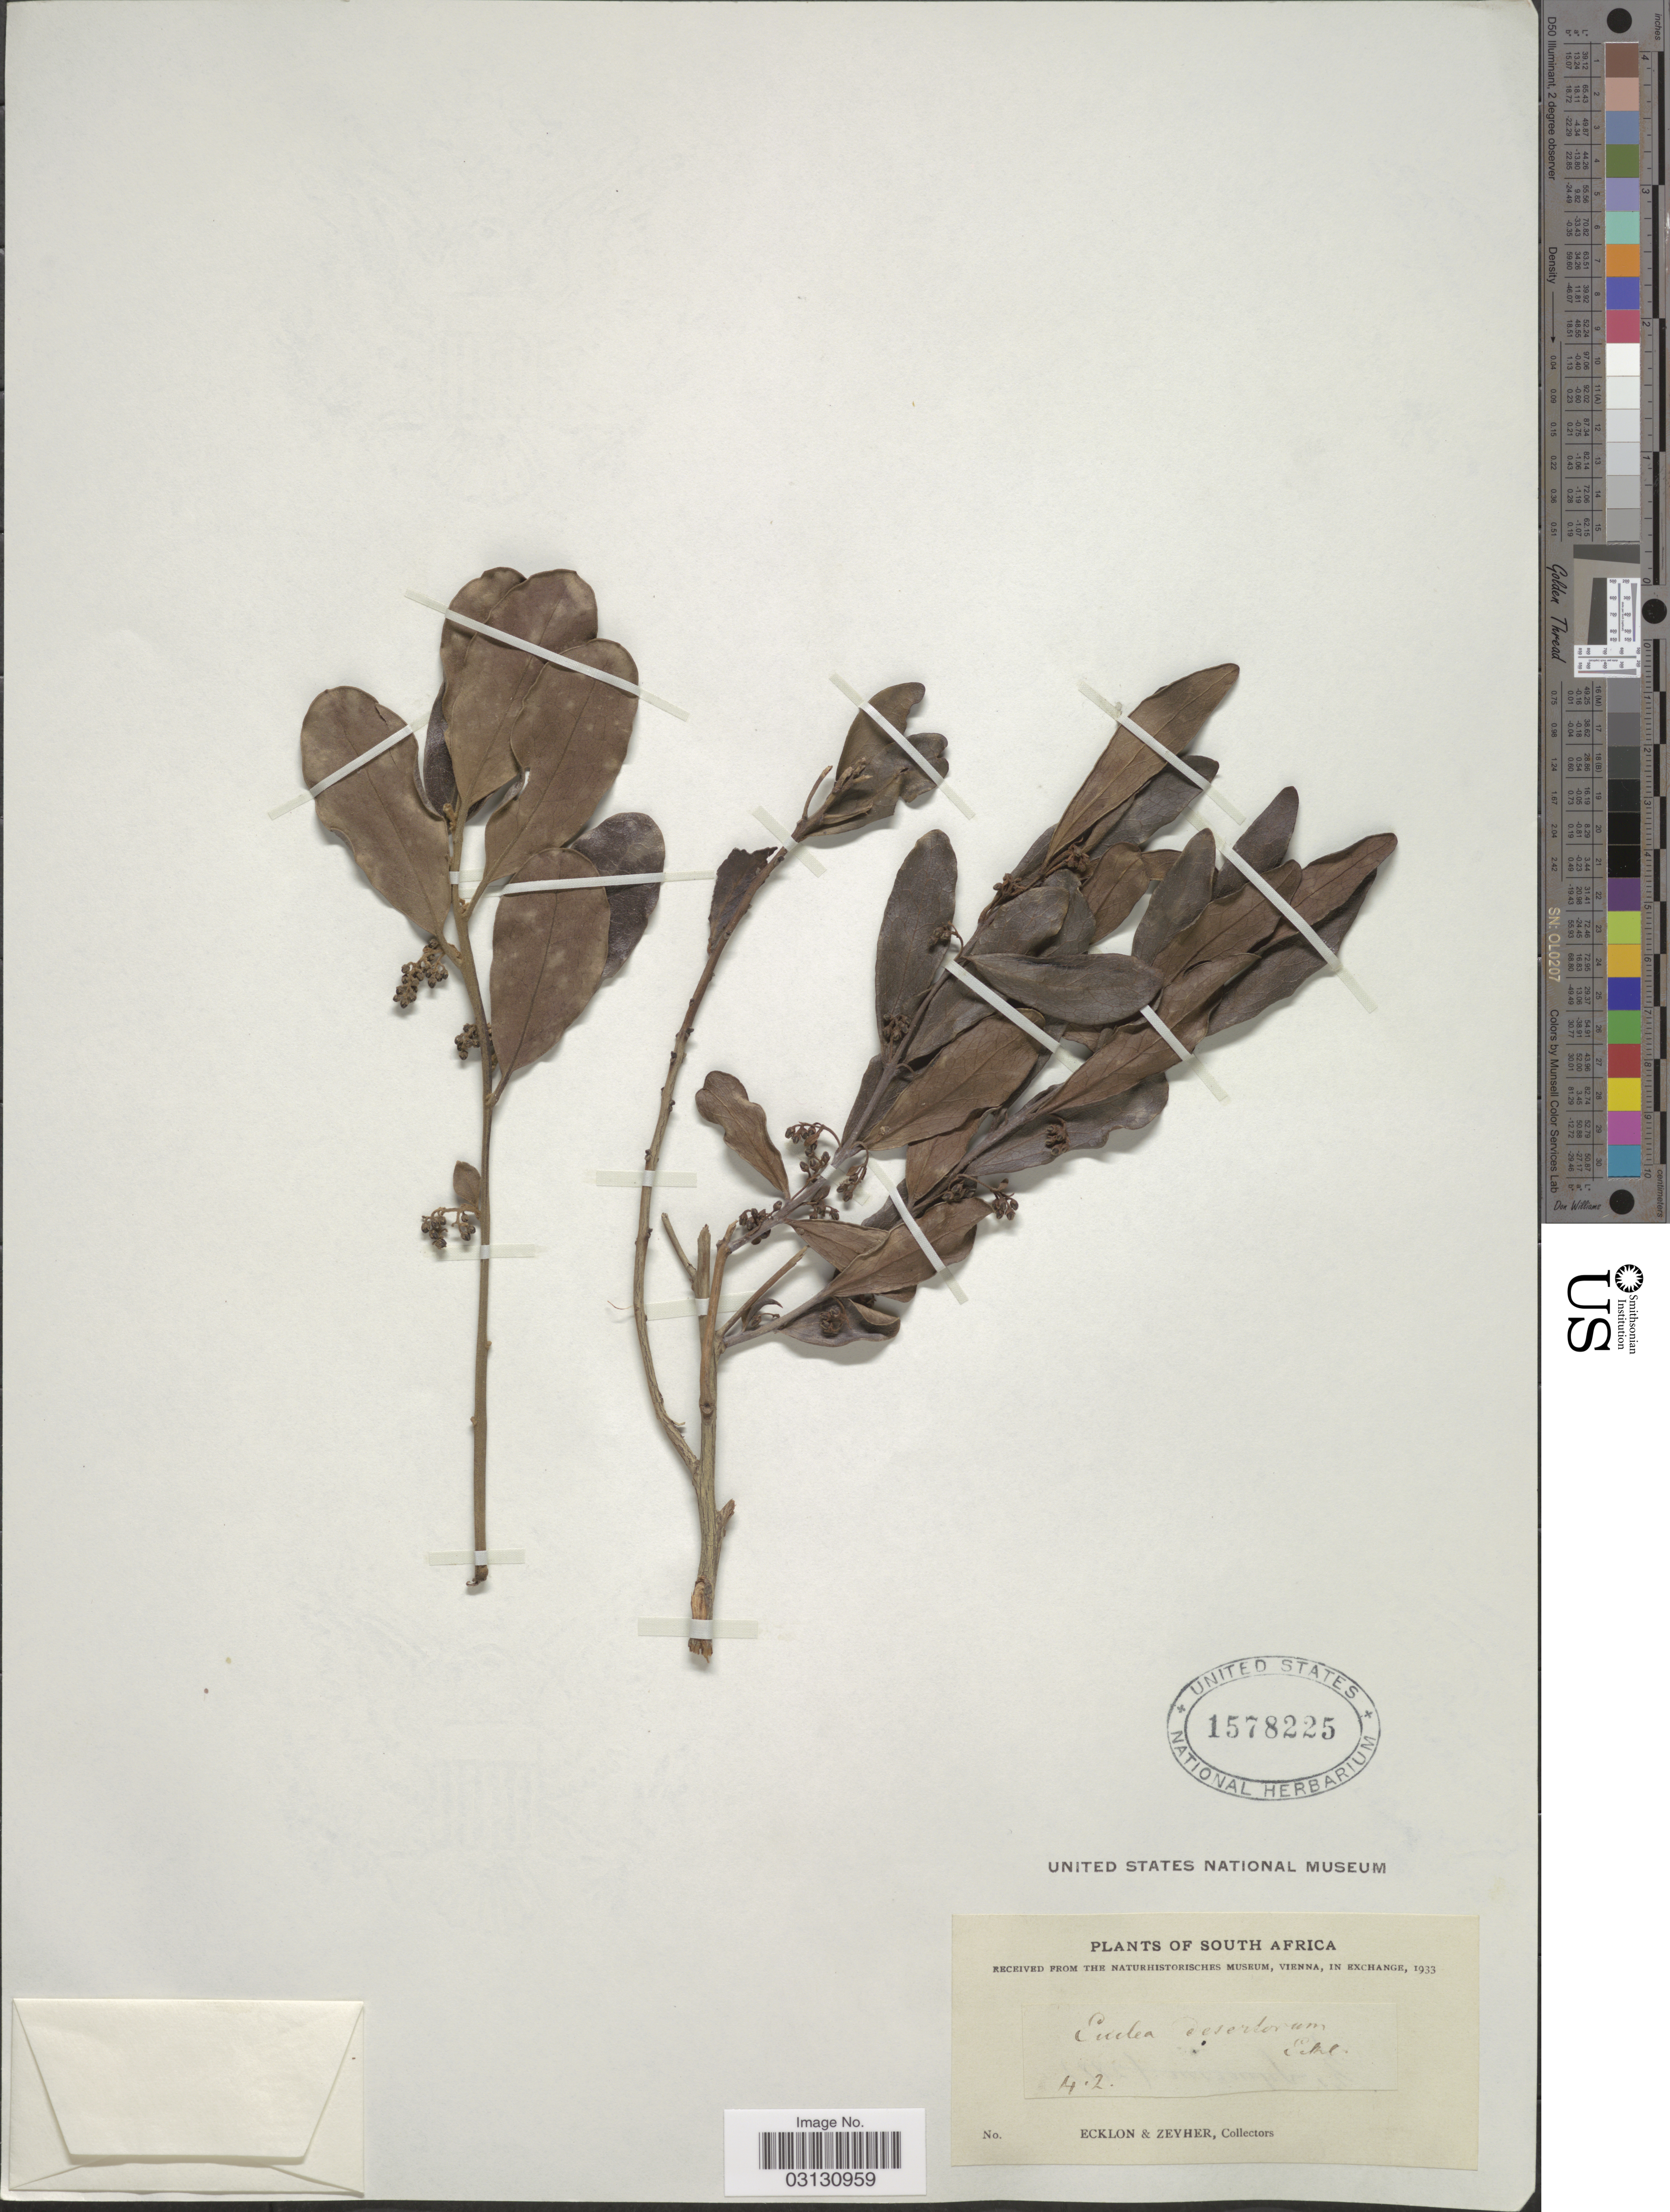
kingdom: Plantae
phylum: Tracheophyta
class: Magnoliopsida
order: Ericales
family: Ebenaceae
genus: Euclea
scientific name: Euclea desertorum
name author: Eckl. & Zeyh.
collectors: -. Ecklon & -. Zeyher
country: South Africa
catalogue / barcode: US 1578225